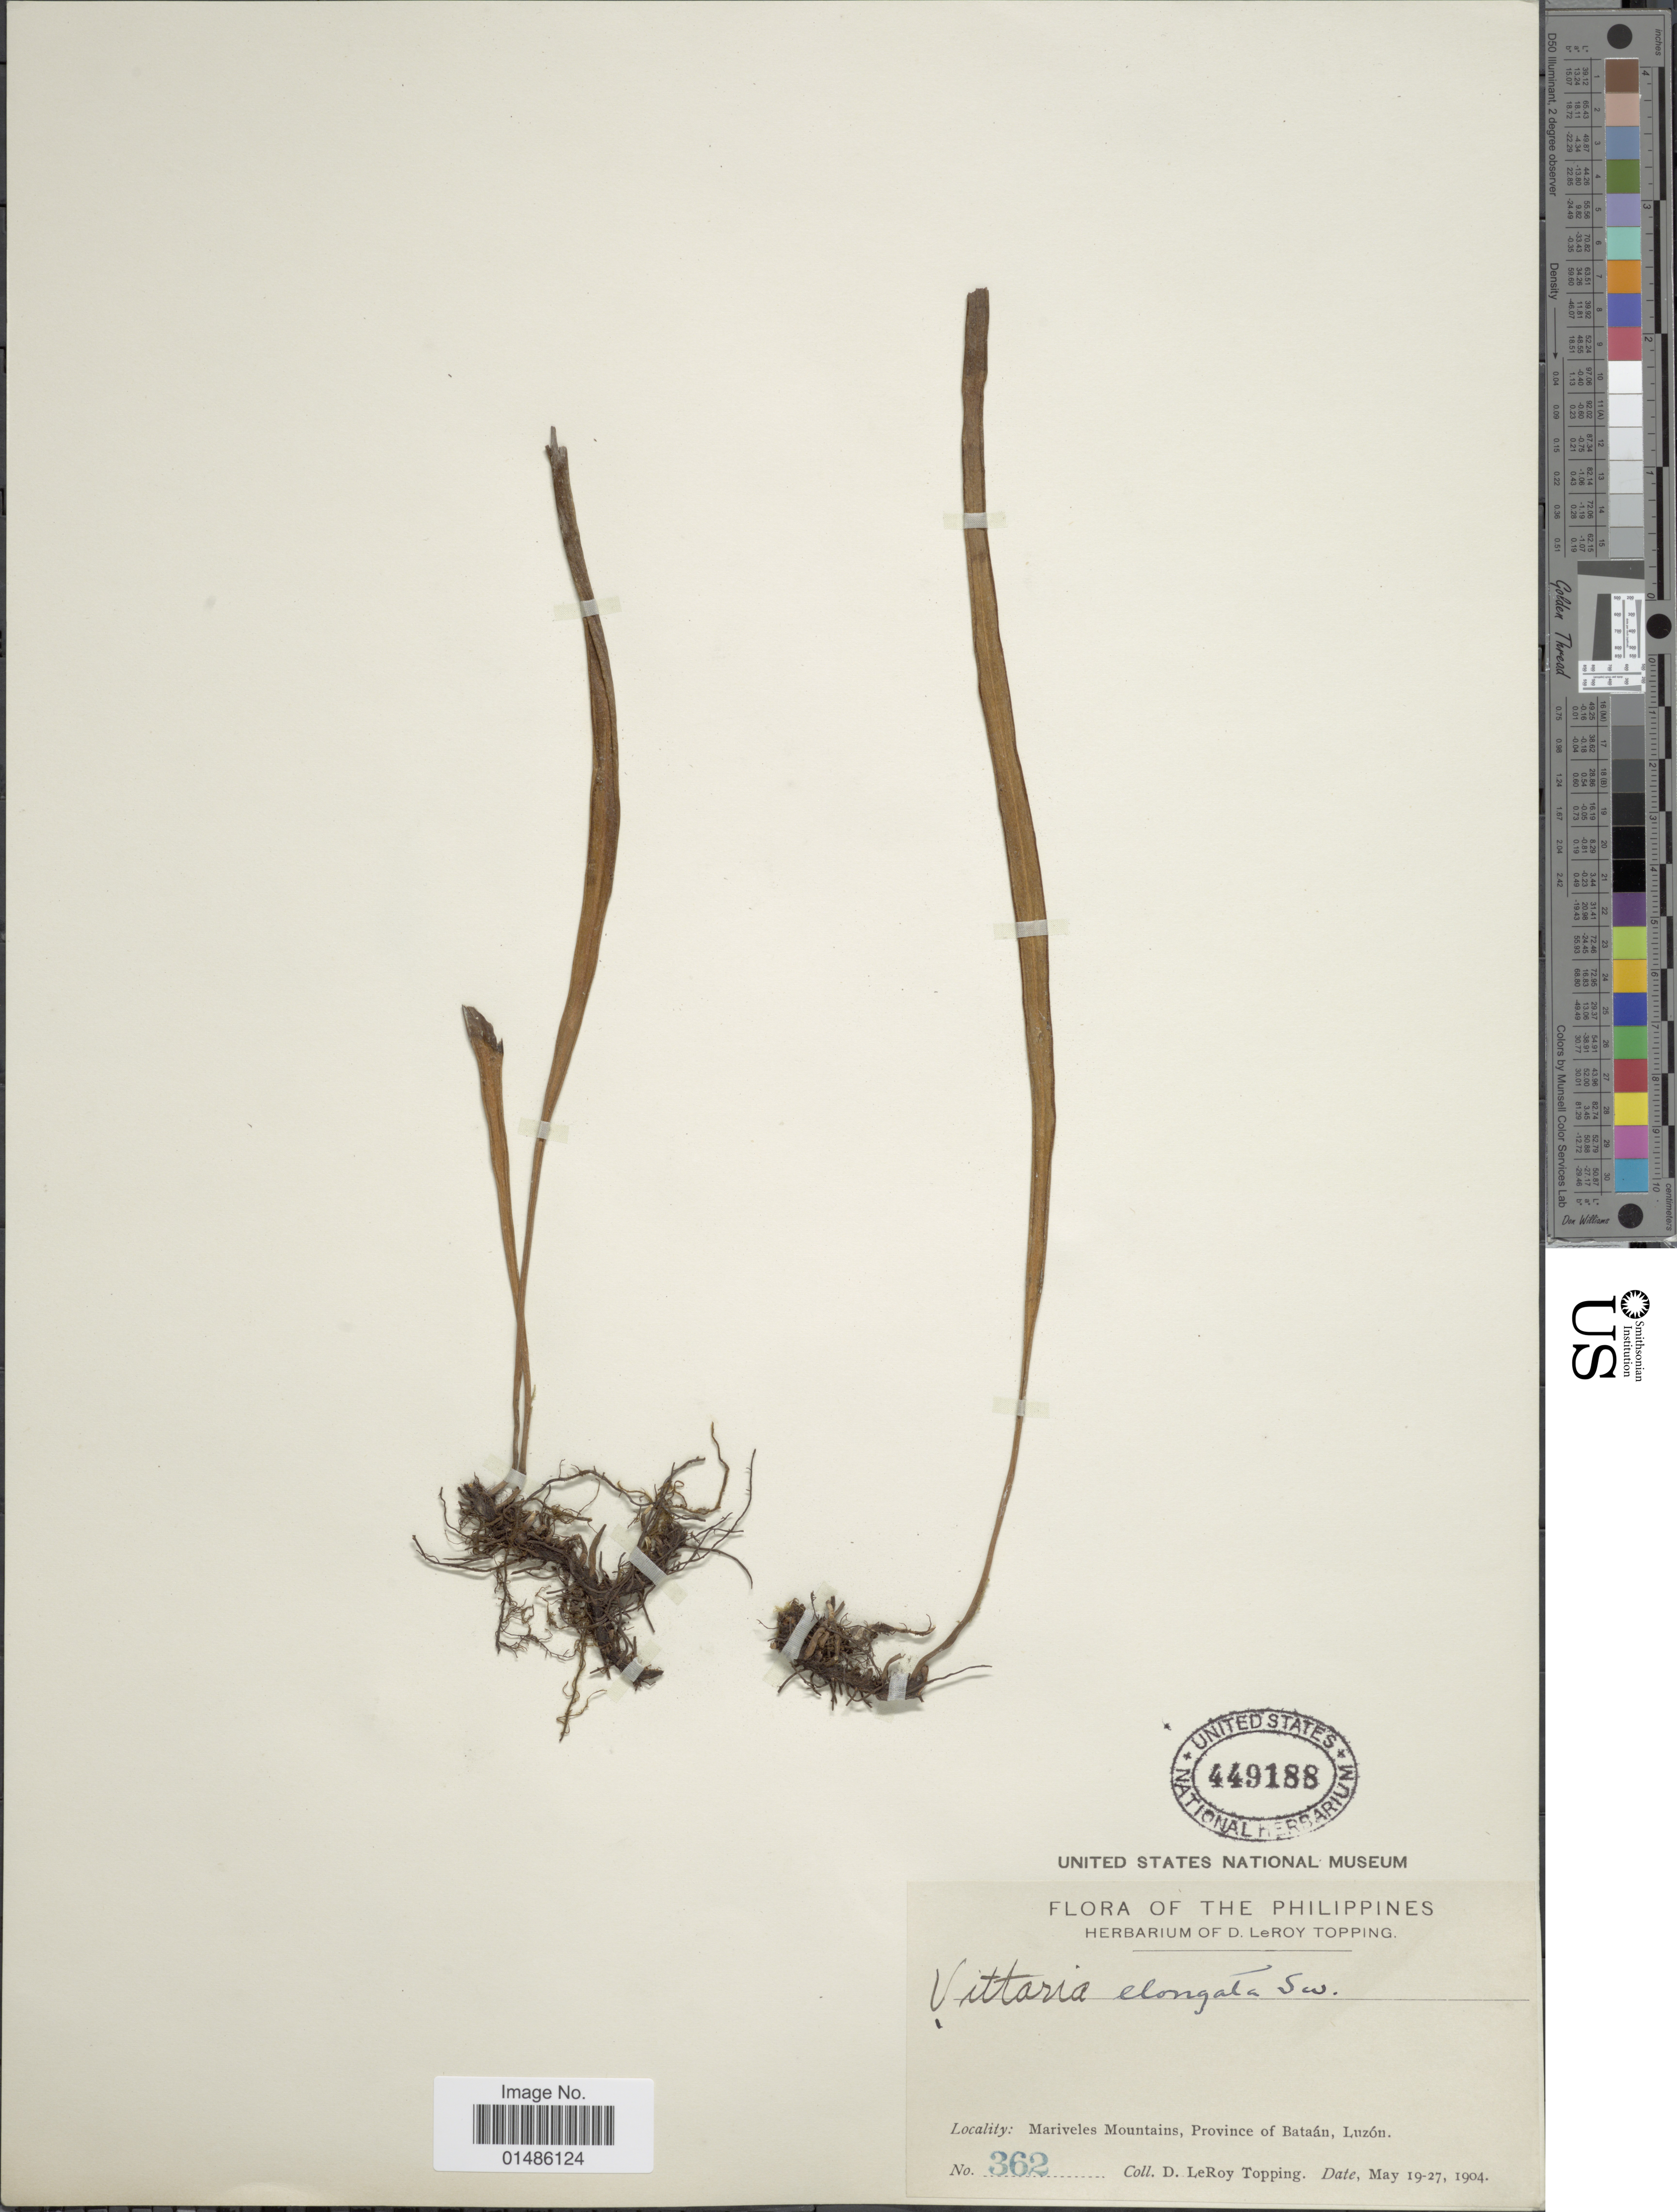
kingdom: Plantae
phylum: Tracheophyta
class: Polypodiopsida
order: Polypodiales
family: Pteridaceae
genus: Haplopteris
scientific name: Haplopteris elongata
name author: (Sw.) Crane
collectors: D. L. Topping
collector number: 362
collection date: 1904-05-19/1904-05-27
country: Philippines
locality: Mariveles Mountains, Province of Bataán, Luzón.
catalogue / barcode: US 449188